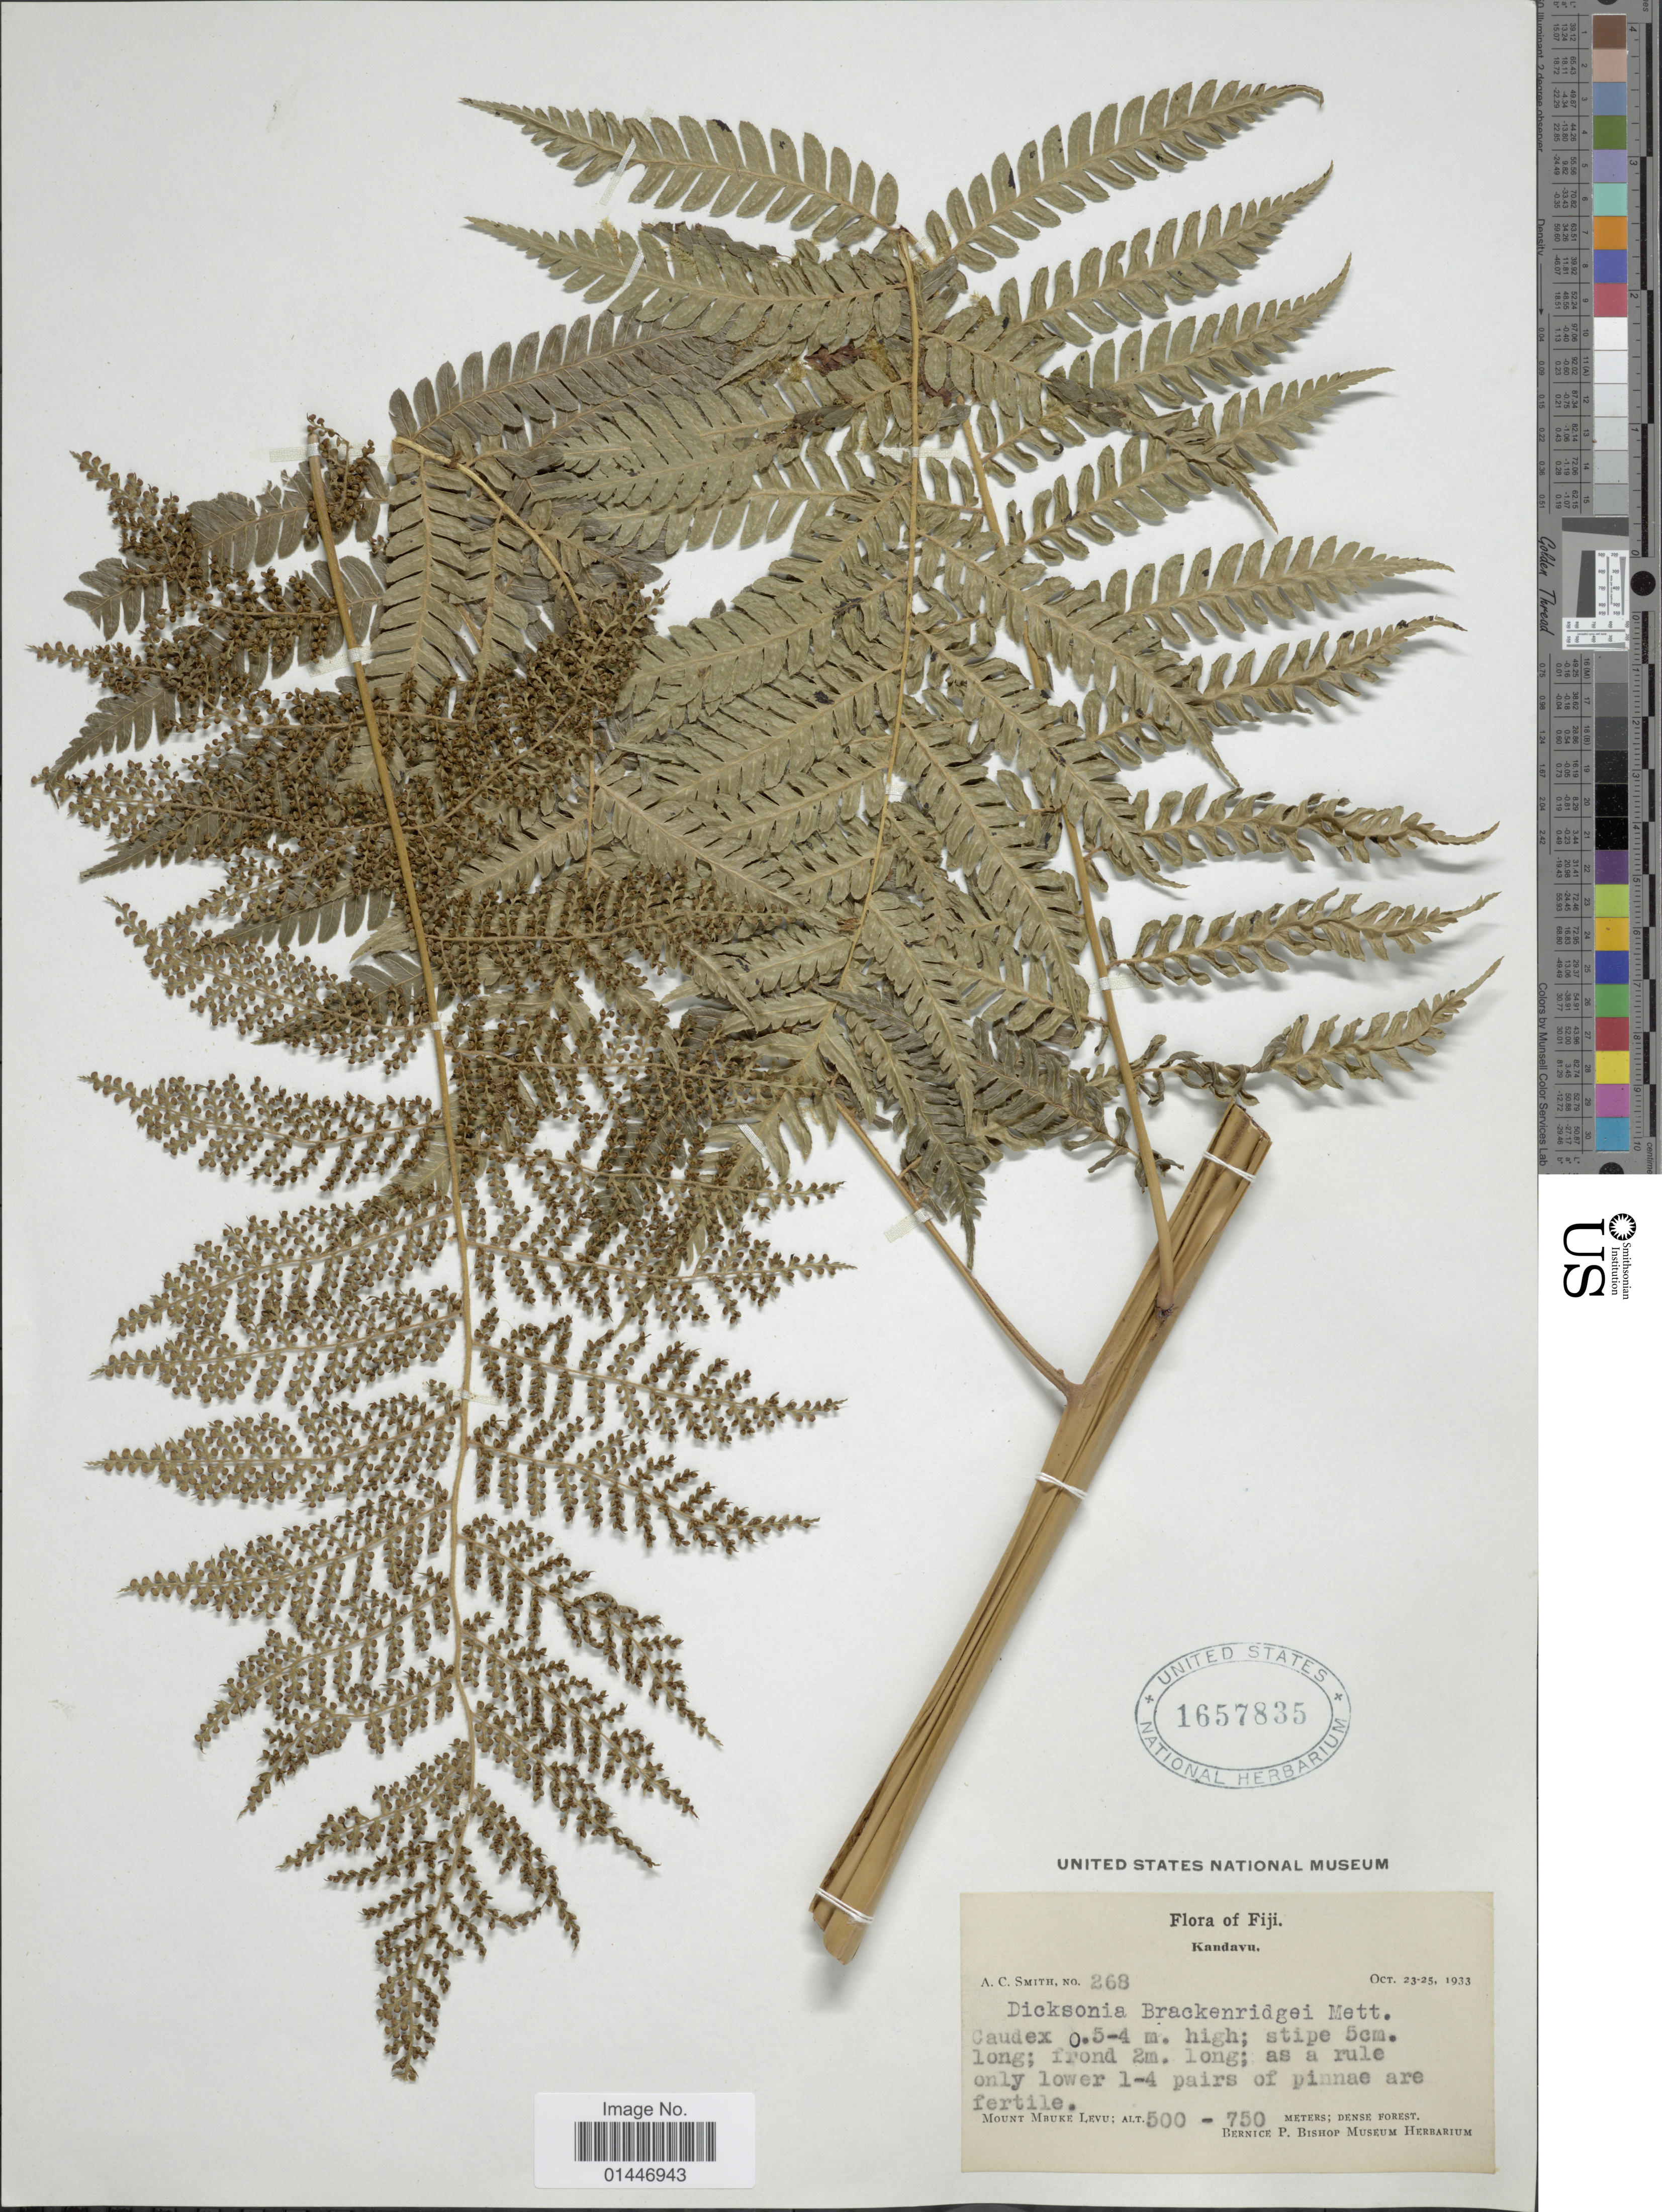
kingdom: Plantae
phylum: Tracheophyta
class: Polypodiopsida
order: Cyatheales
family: Dicksoniaceae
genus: Dicksonia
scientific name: Dicksonia brackenridgei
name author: Mett.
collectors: A. C. Smith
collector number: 268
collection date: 1933-10-23/1933-10-25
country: Fiji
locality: Kandavu, Mount Mbuke Levu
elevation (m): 500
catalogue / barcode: US 1657835